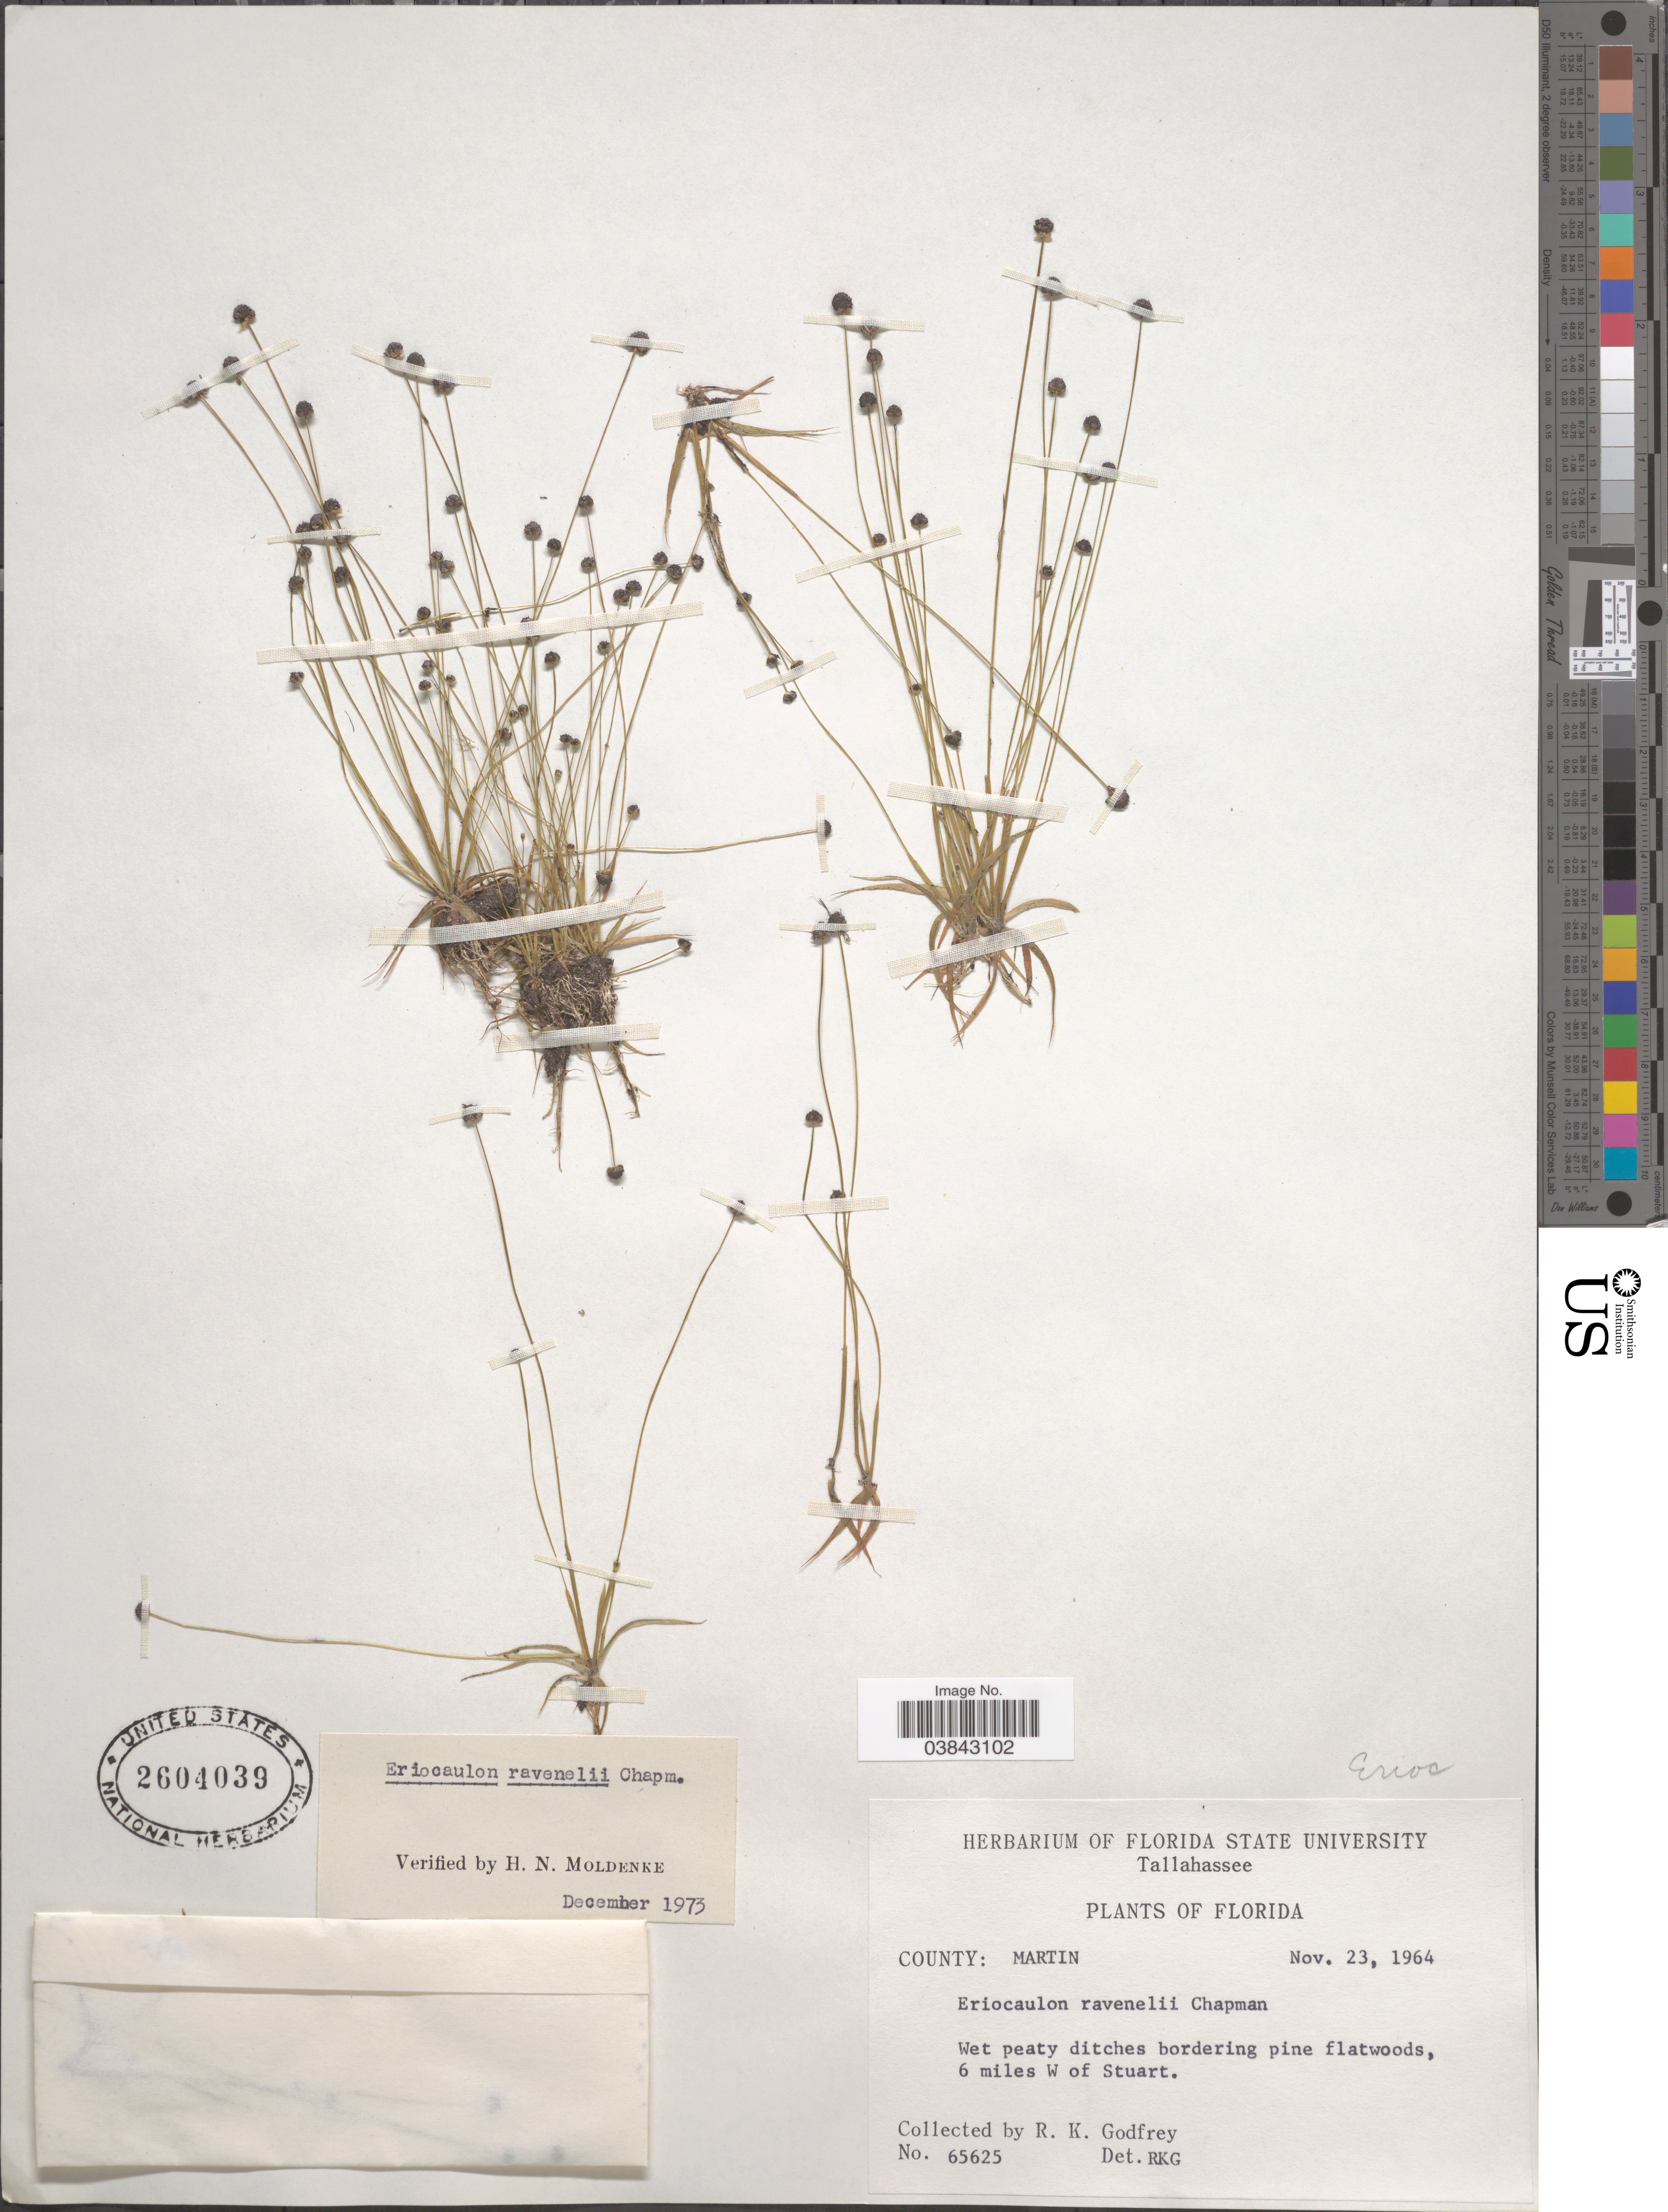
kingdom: Plantae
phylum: Tracheophyta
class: Liliopsida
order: Poales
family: Eriocaulaceae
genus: Eriocaulon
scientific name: Eriocaulon ravenelii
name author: Chapm.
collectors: R. K. Godfrey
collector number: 65625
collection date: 1964-11-23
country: United States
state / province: Florida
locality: County: Martin. 6 miles W of Stuart.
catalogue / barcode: US 2604039